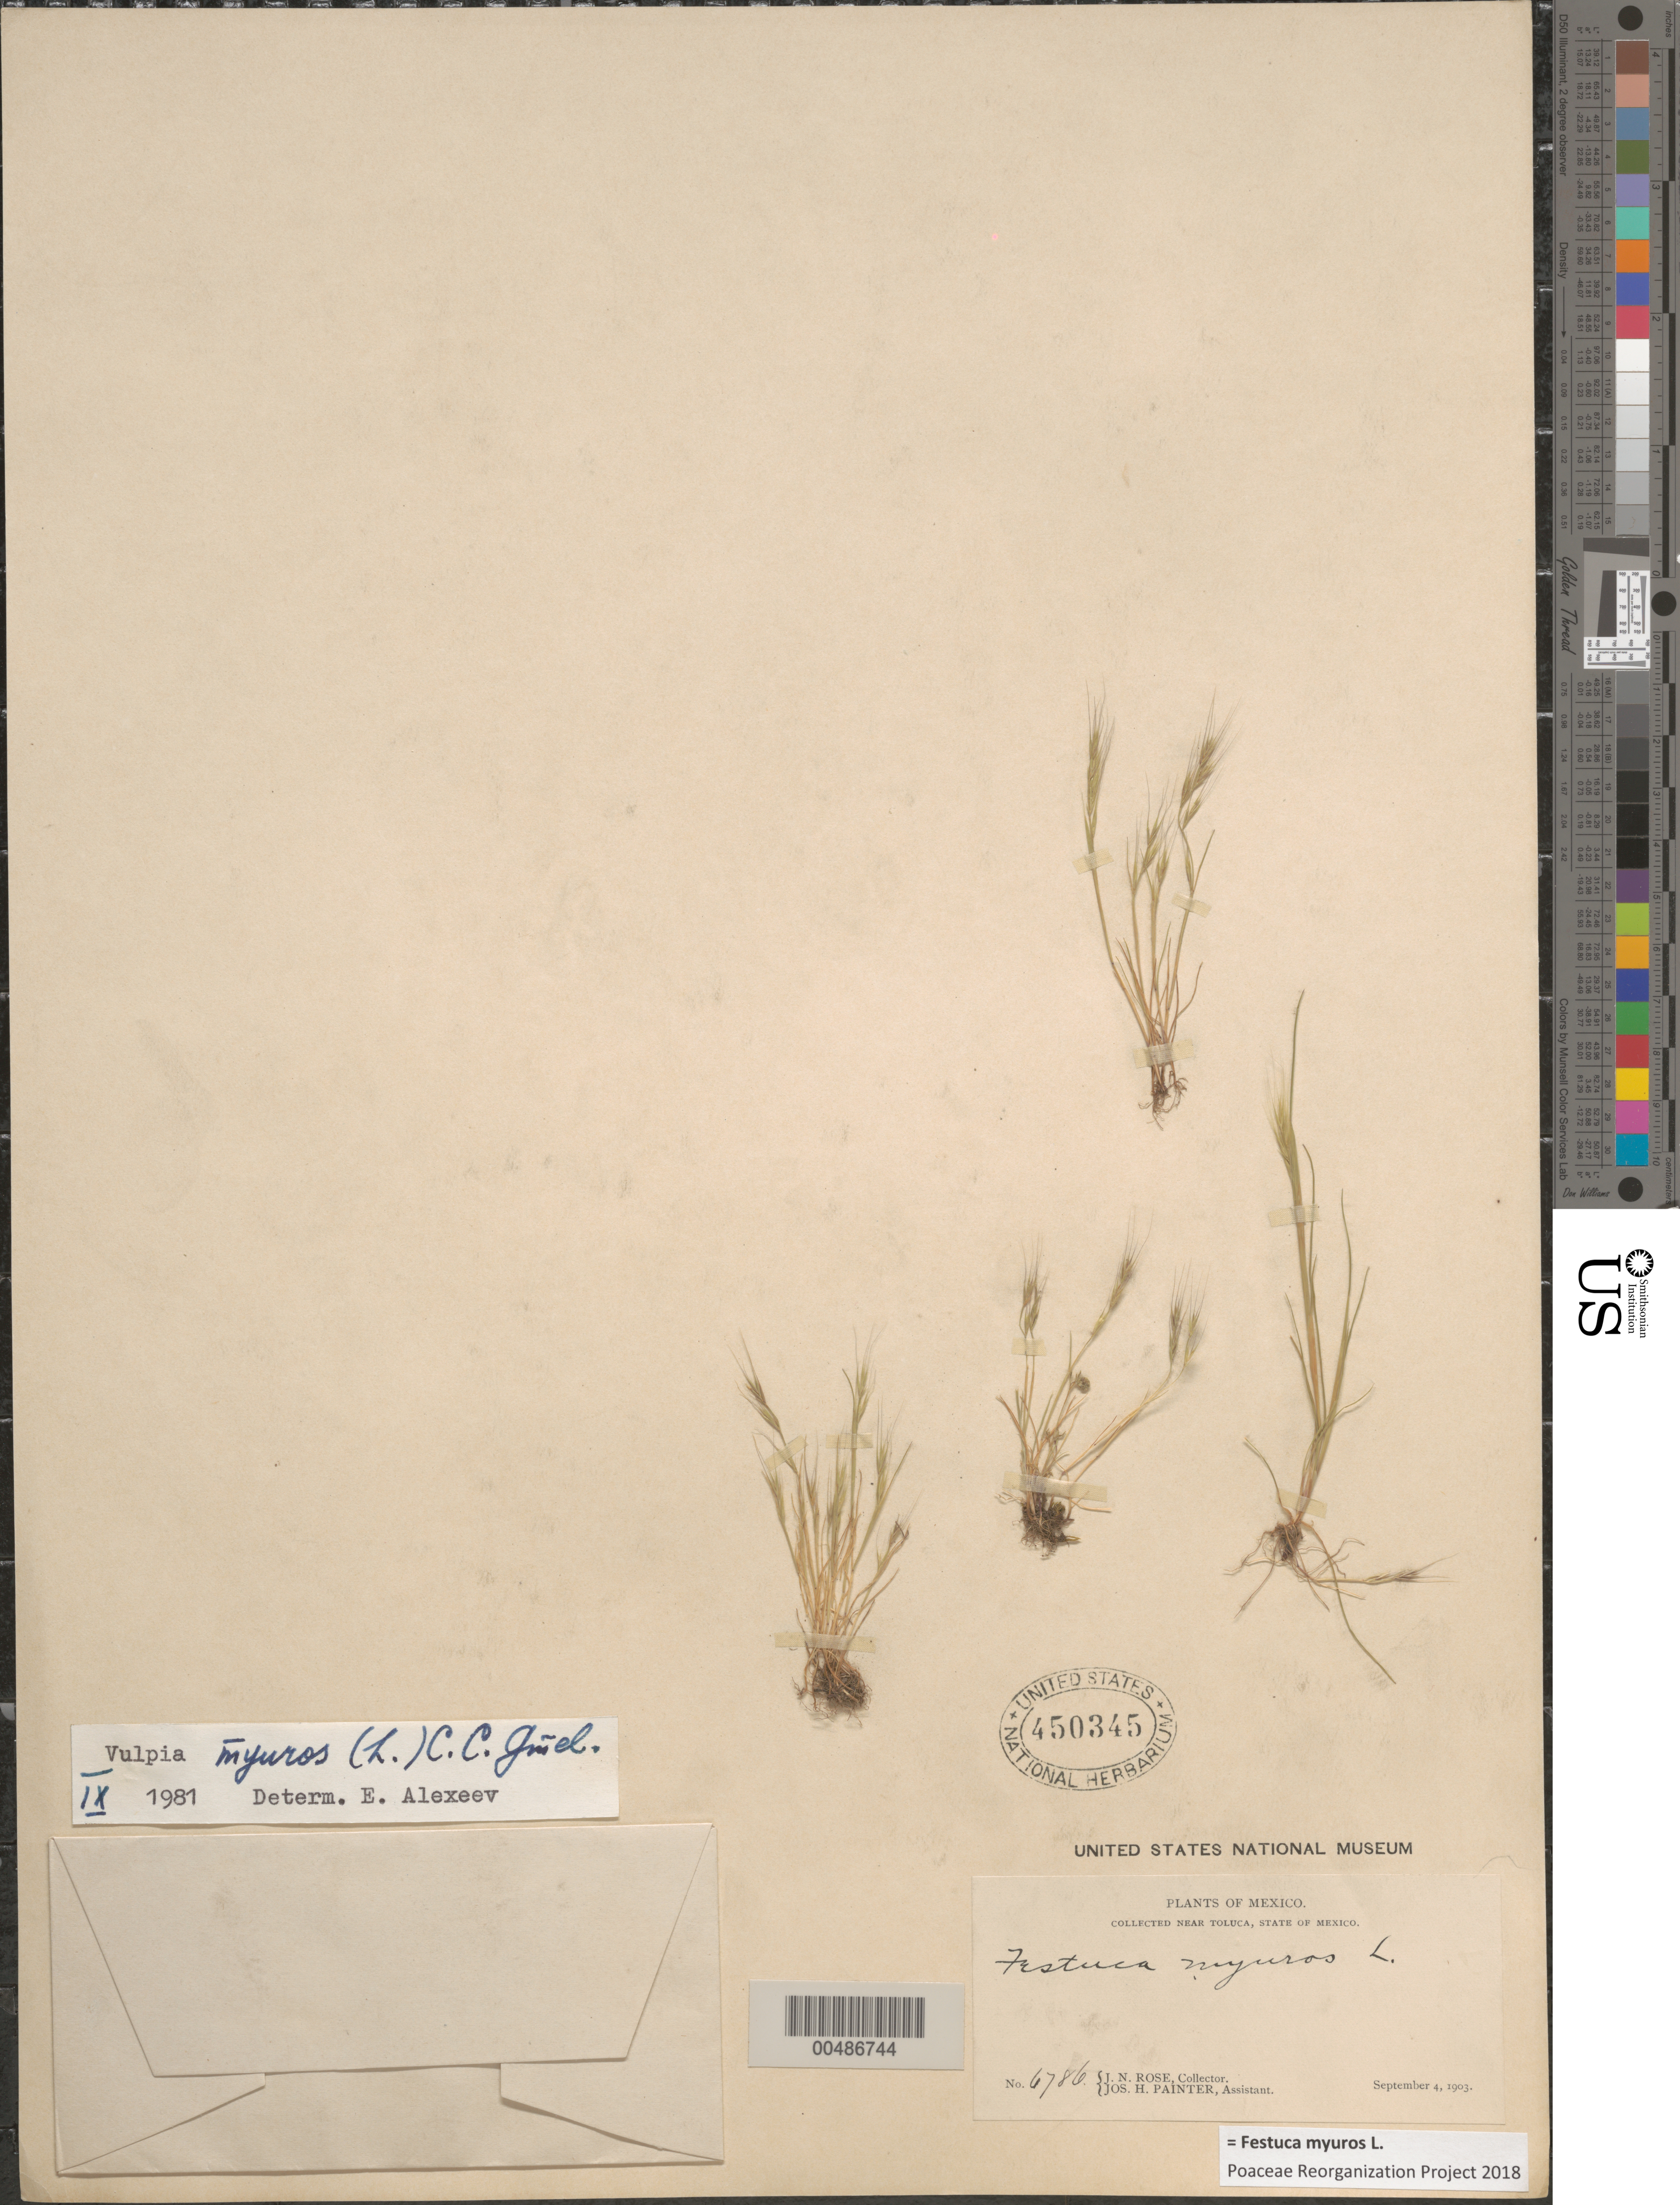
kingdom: Plantae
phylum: Tracheophyta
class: Liliopsida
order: Poales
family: Poaceae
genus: Festuca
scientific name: Festuca myuros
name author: L.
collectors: J. N. Rose & J. H. Painter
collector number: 6786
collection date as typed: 4 Sep 1903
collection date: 1903-09-04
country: Mexico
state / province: México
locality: Near Toluca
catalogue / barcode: US 450345